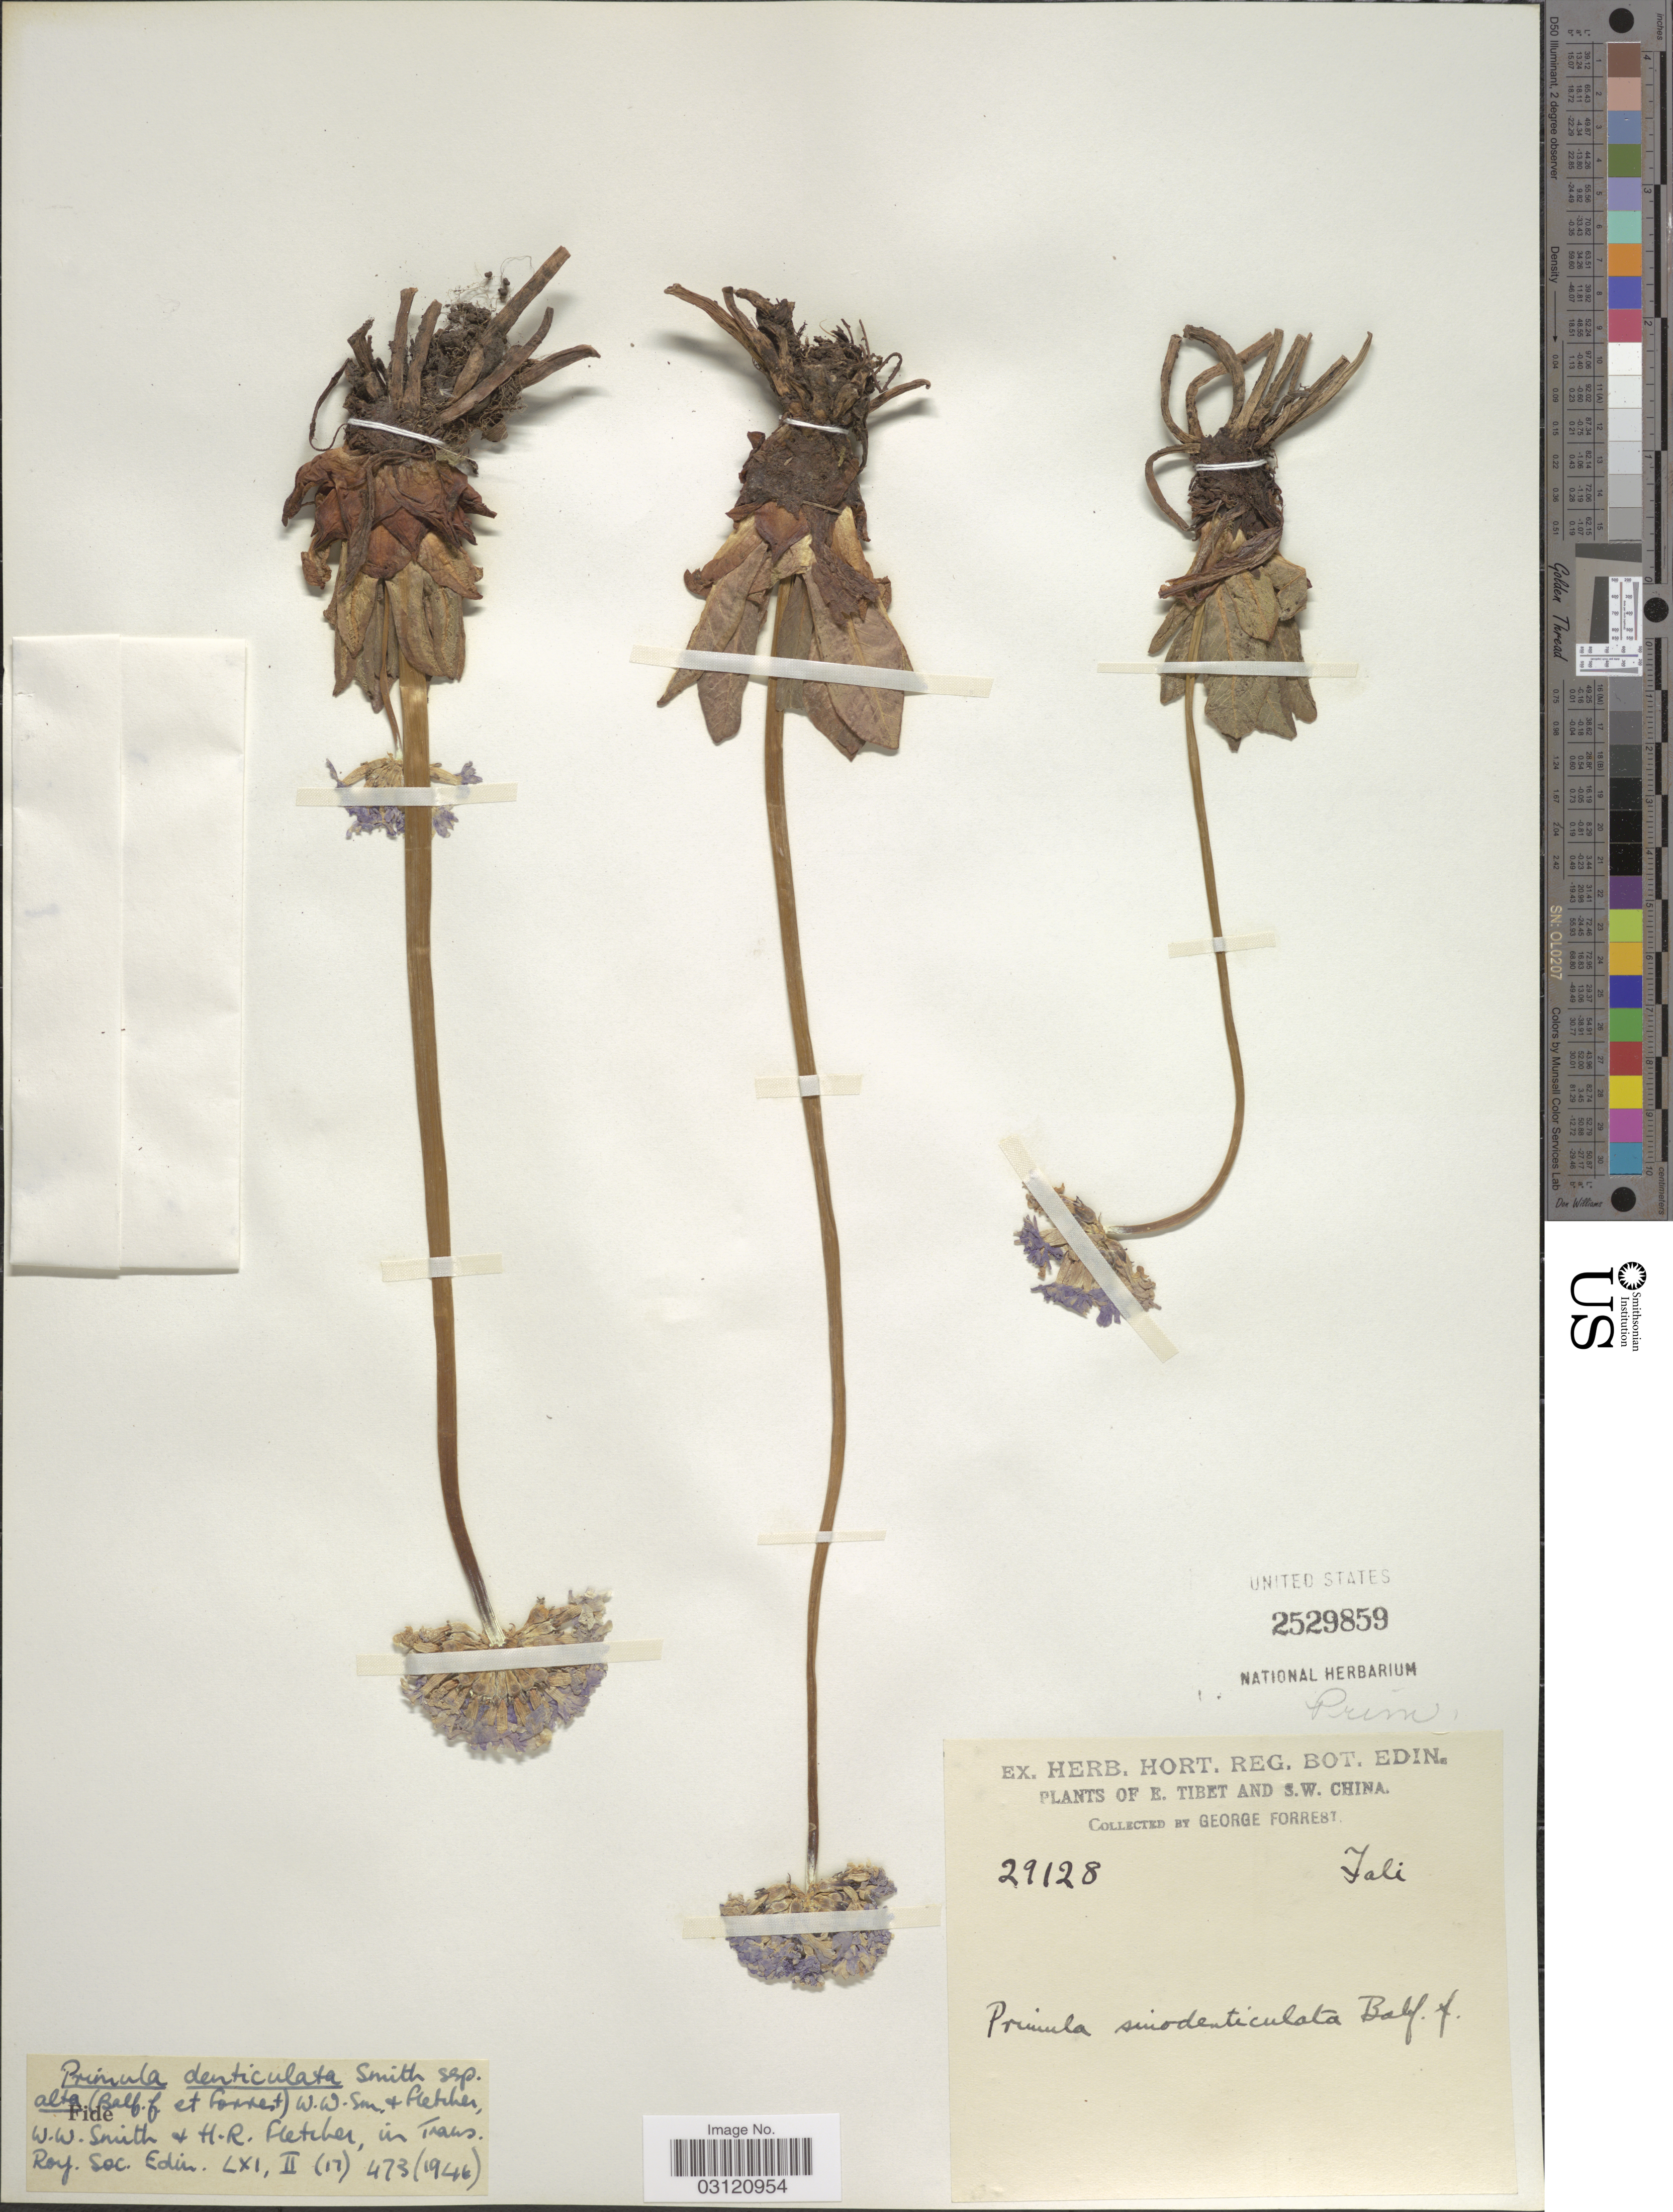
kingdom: Plantae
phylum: Tracheophyta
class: Magnoliopsida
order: Ericales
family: Primulaceae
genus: Primula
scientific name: Primula denticulata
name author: Sm.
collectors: G. Forrest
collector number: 29128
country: China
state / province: Xizang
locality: E. Tibet and S.W. China. Tali.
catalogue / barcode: US 2529859